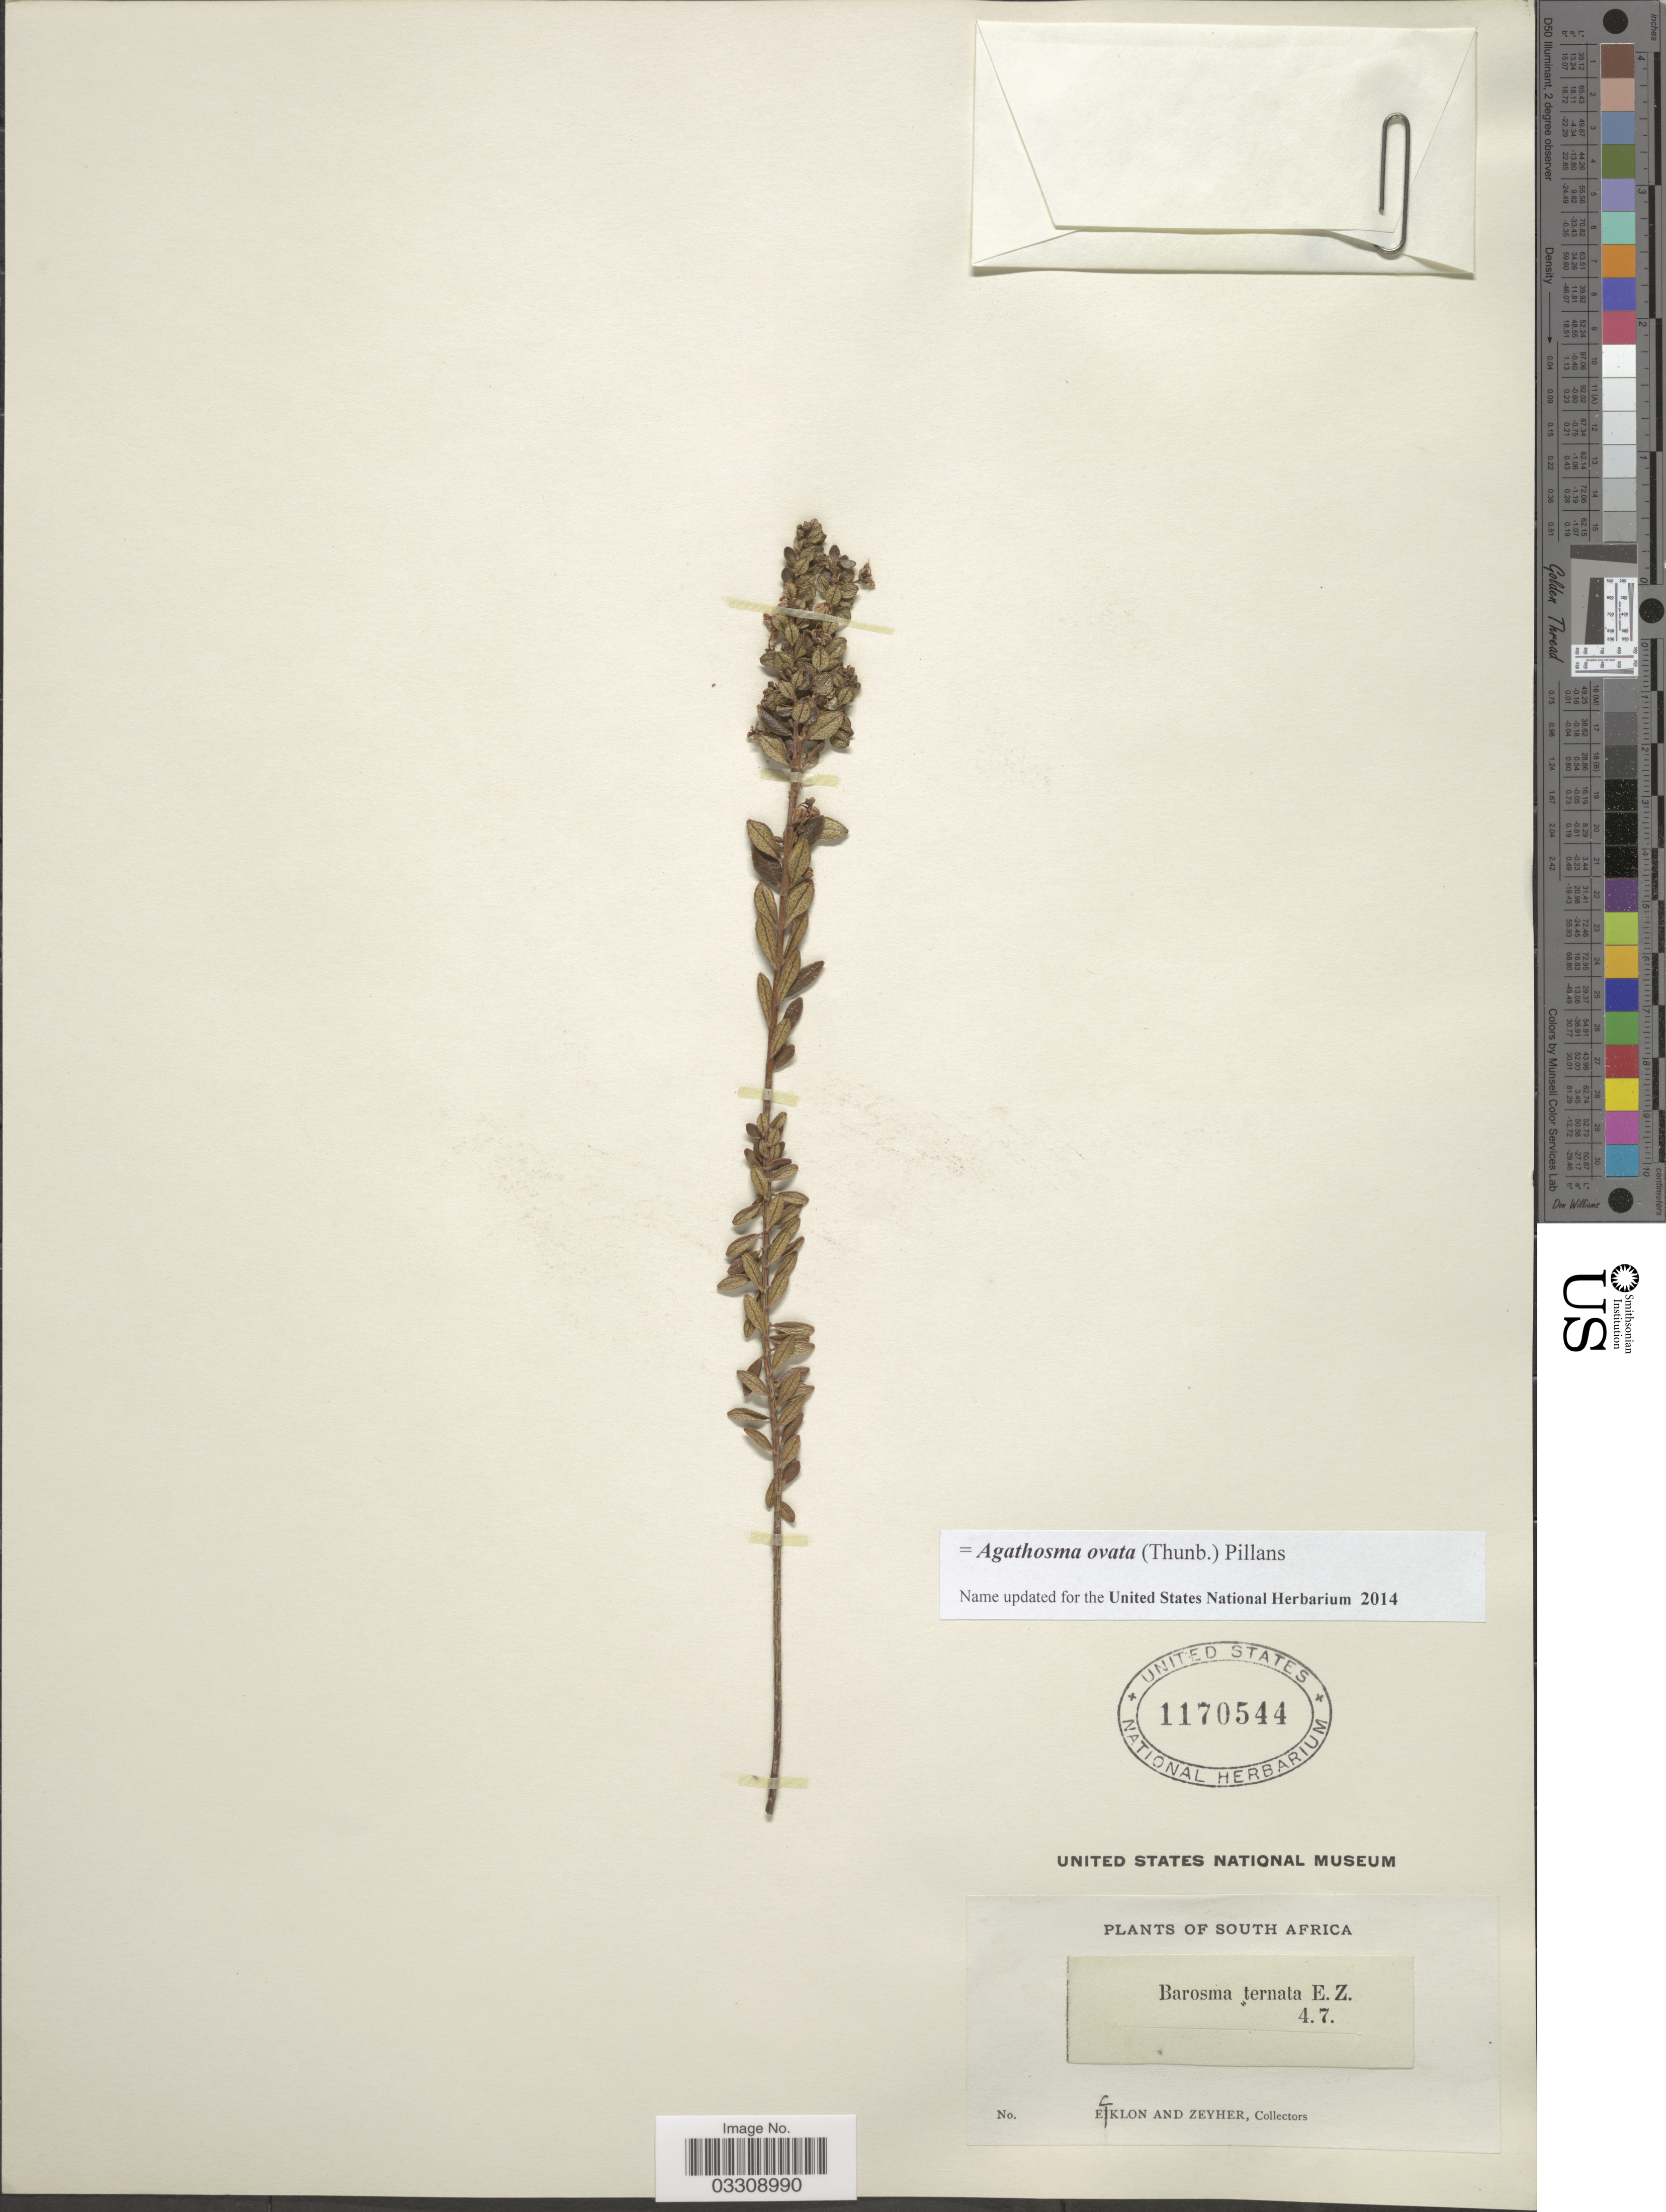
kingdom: Plantae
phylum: Tracheophyta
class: Magnoliopsida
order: Sapindales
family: Rutaceae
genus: Agathosma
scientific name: Agathosma ovata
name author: (Thunb.) Pillans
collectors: -. Ecklon & -. Zeyher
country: South Africa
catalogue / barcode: US 1170544